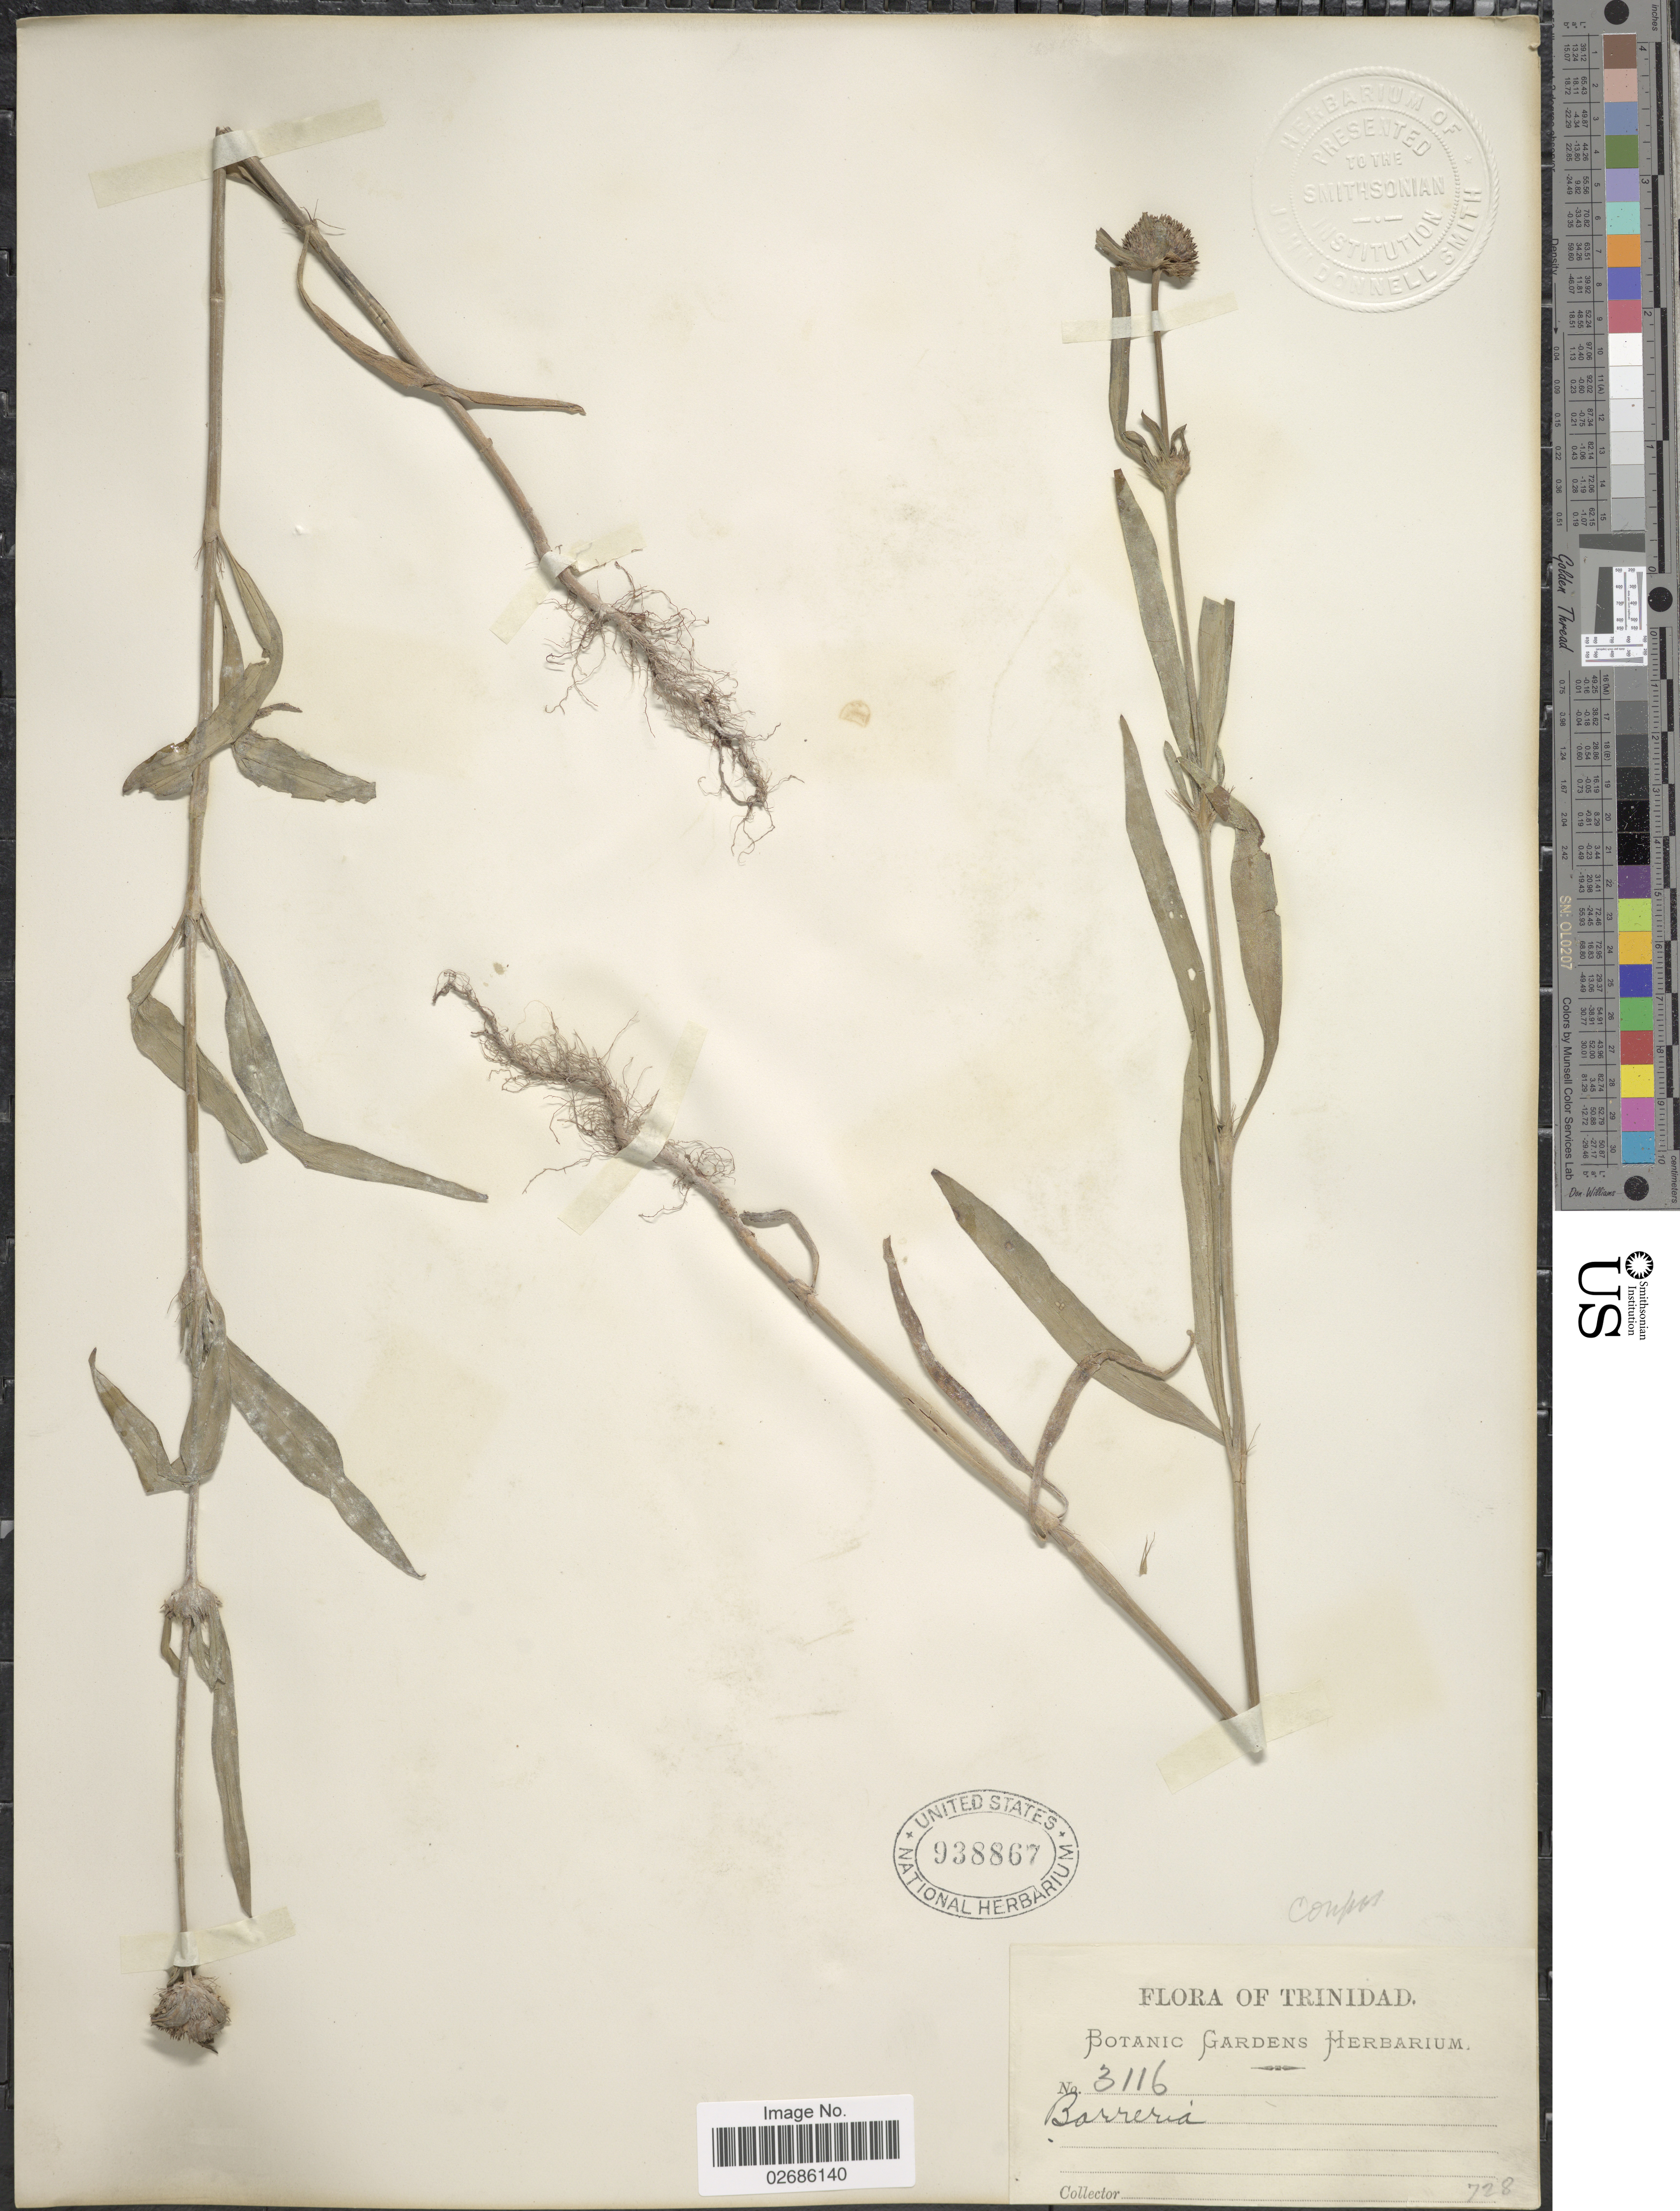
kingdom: Plantae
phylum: Tracheophyta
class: Magnoliopsida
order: Gentianales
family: Rubiaceae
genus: Borreria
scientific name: Borreria capitata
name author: (Ruiz & Pav.) DC.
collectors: ex herb. Botanic Gardens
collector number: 3116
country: Trinidad and Tobago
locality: Trinidad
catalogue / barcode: US 938867